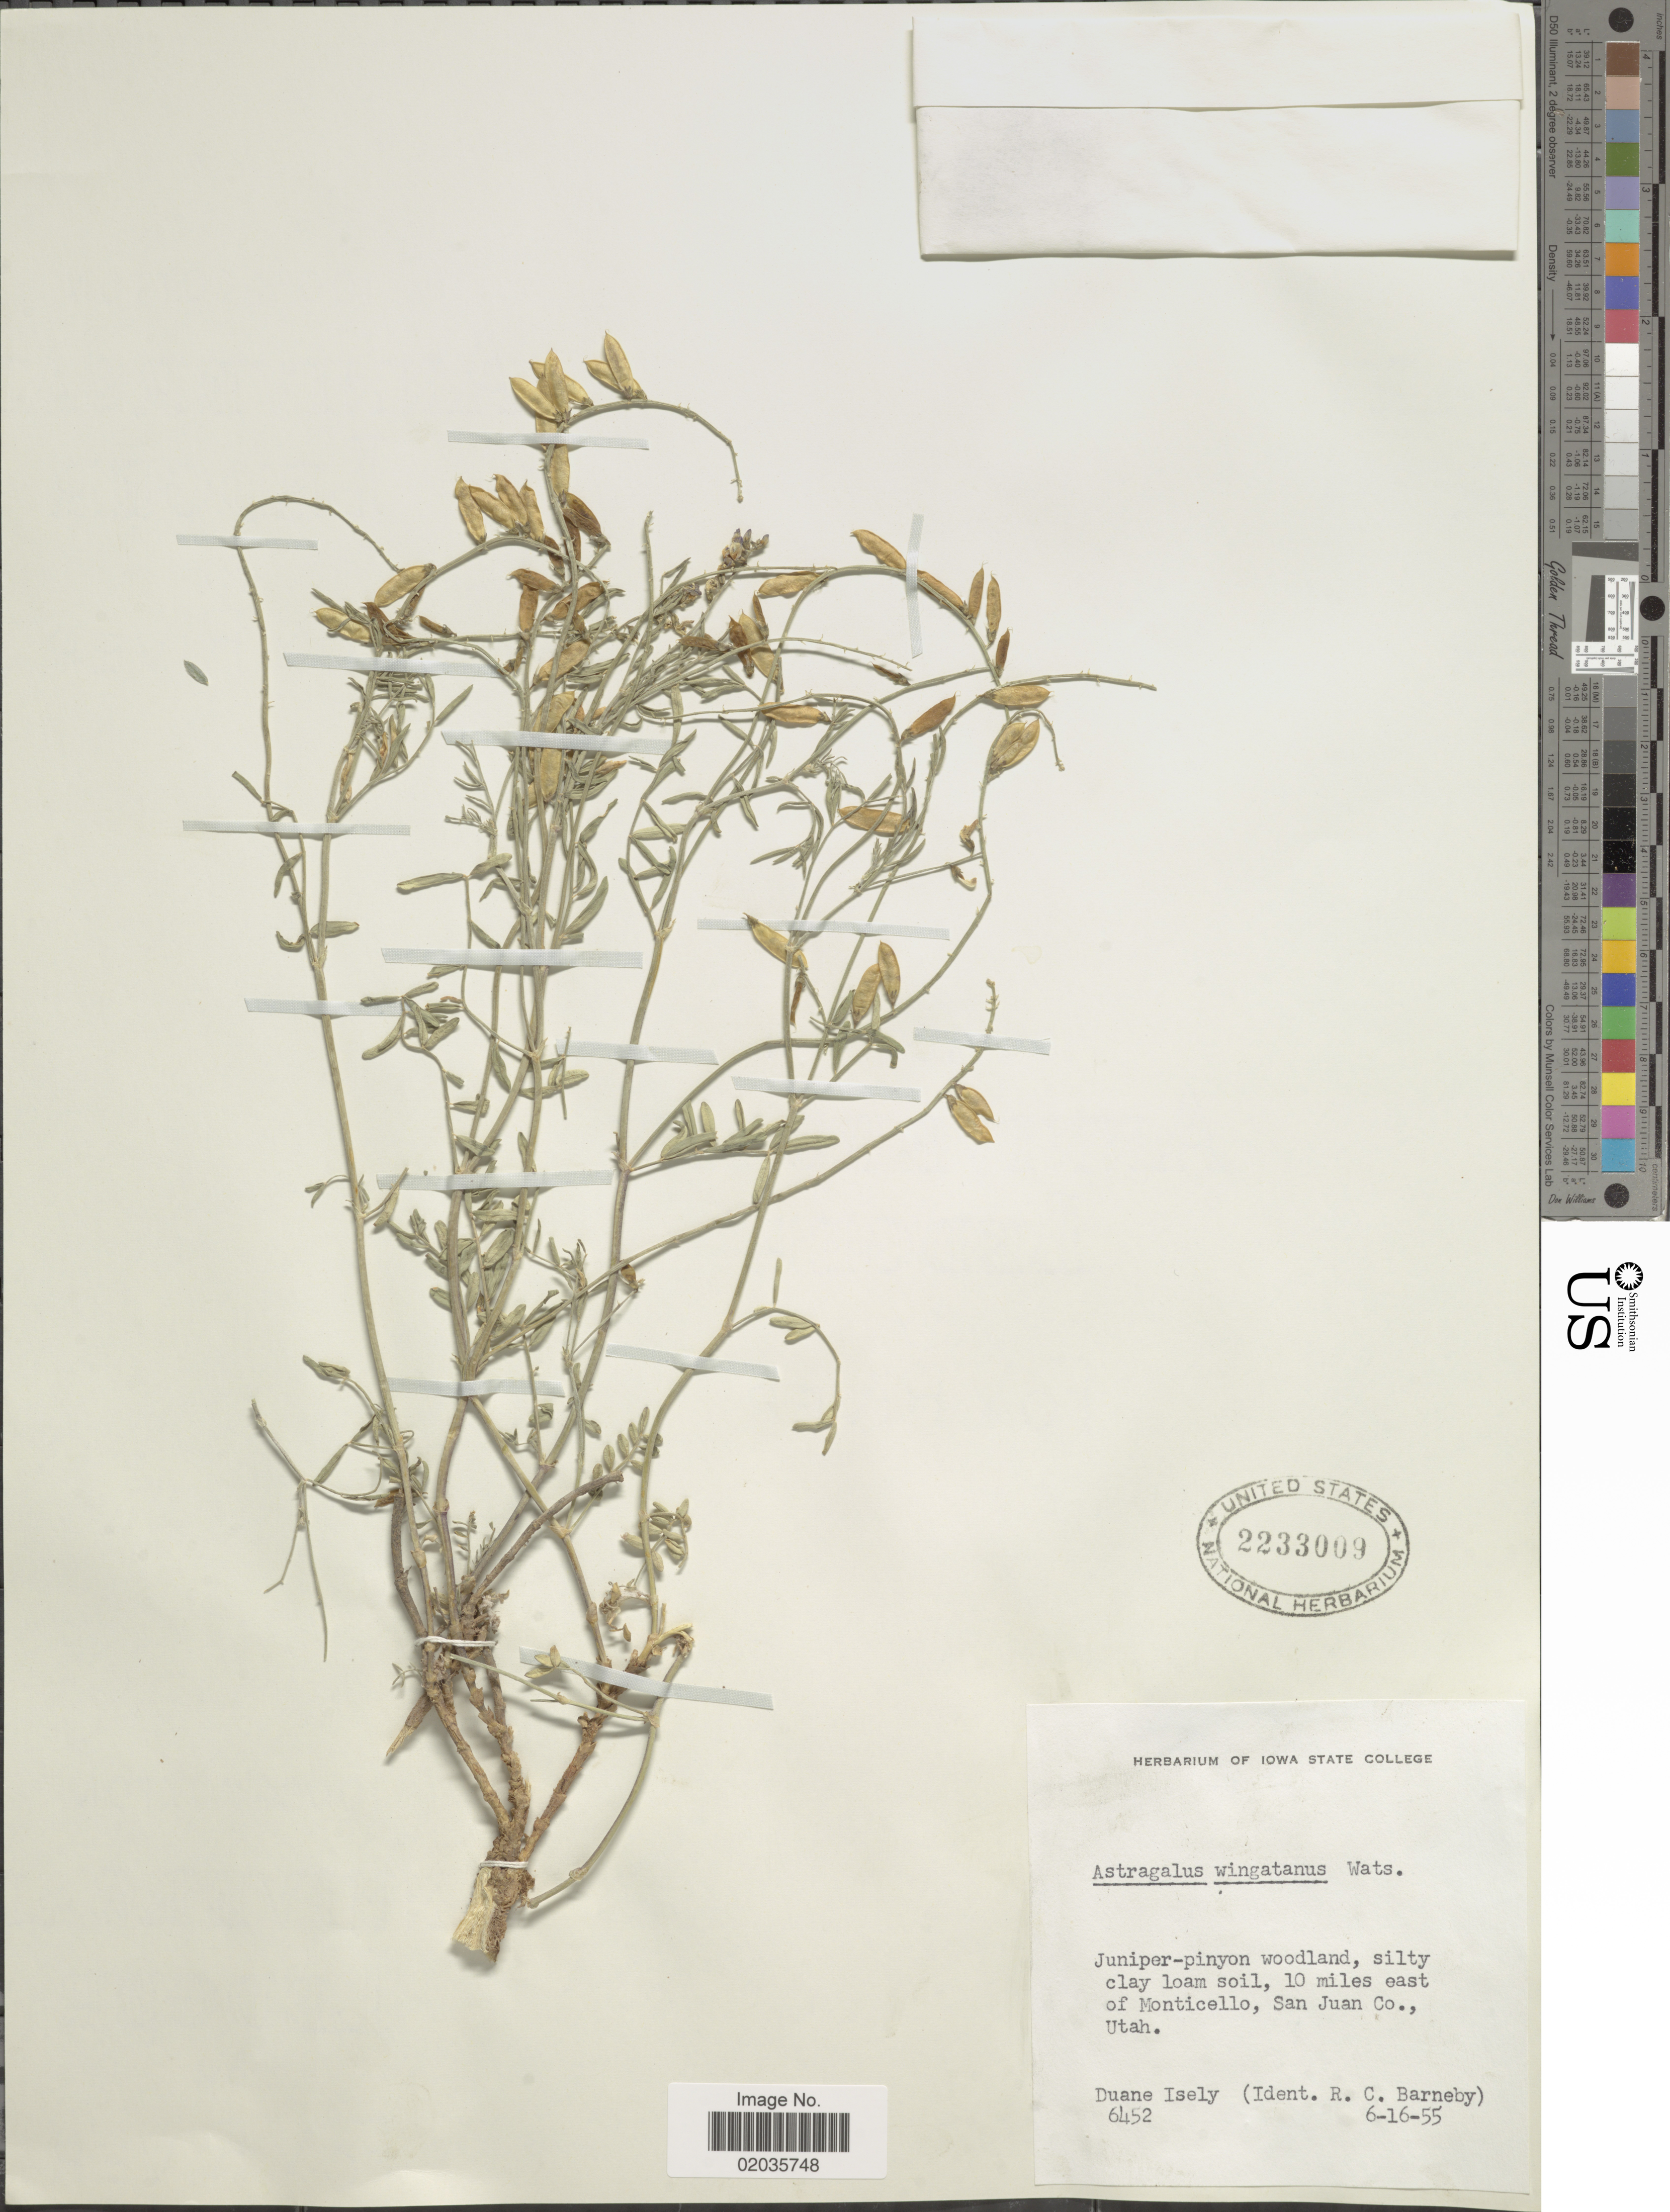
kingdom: Plantae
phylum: Tracheophyta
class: Magnoliopsida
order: Fabales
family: Fabaceae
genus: Astragalus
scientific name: Astragalus wingatanus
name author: S. Watson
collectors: D. Isely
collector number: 6452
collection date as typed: Transcribed d/m/y: 16/6/55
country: United States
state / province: Utah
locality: Juniper-pinyon woodland, silty clay loam soil, 10 miles east of Monticello, San Juan Co.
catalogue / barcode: US 2233009